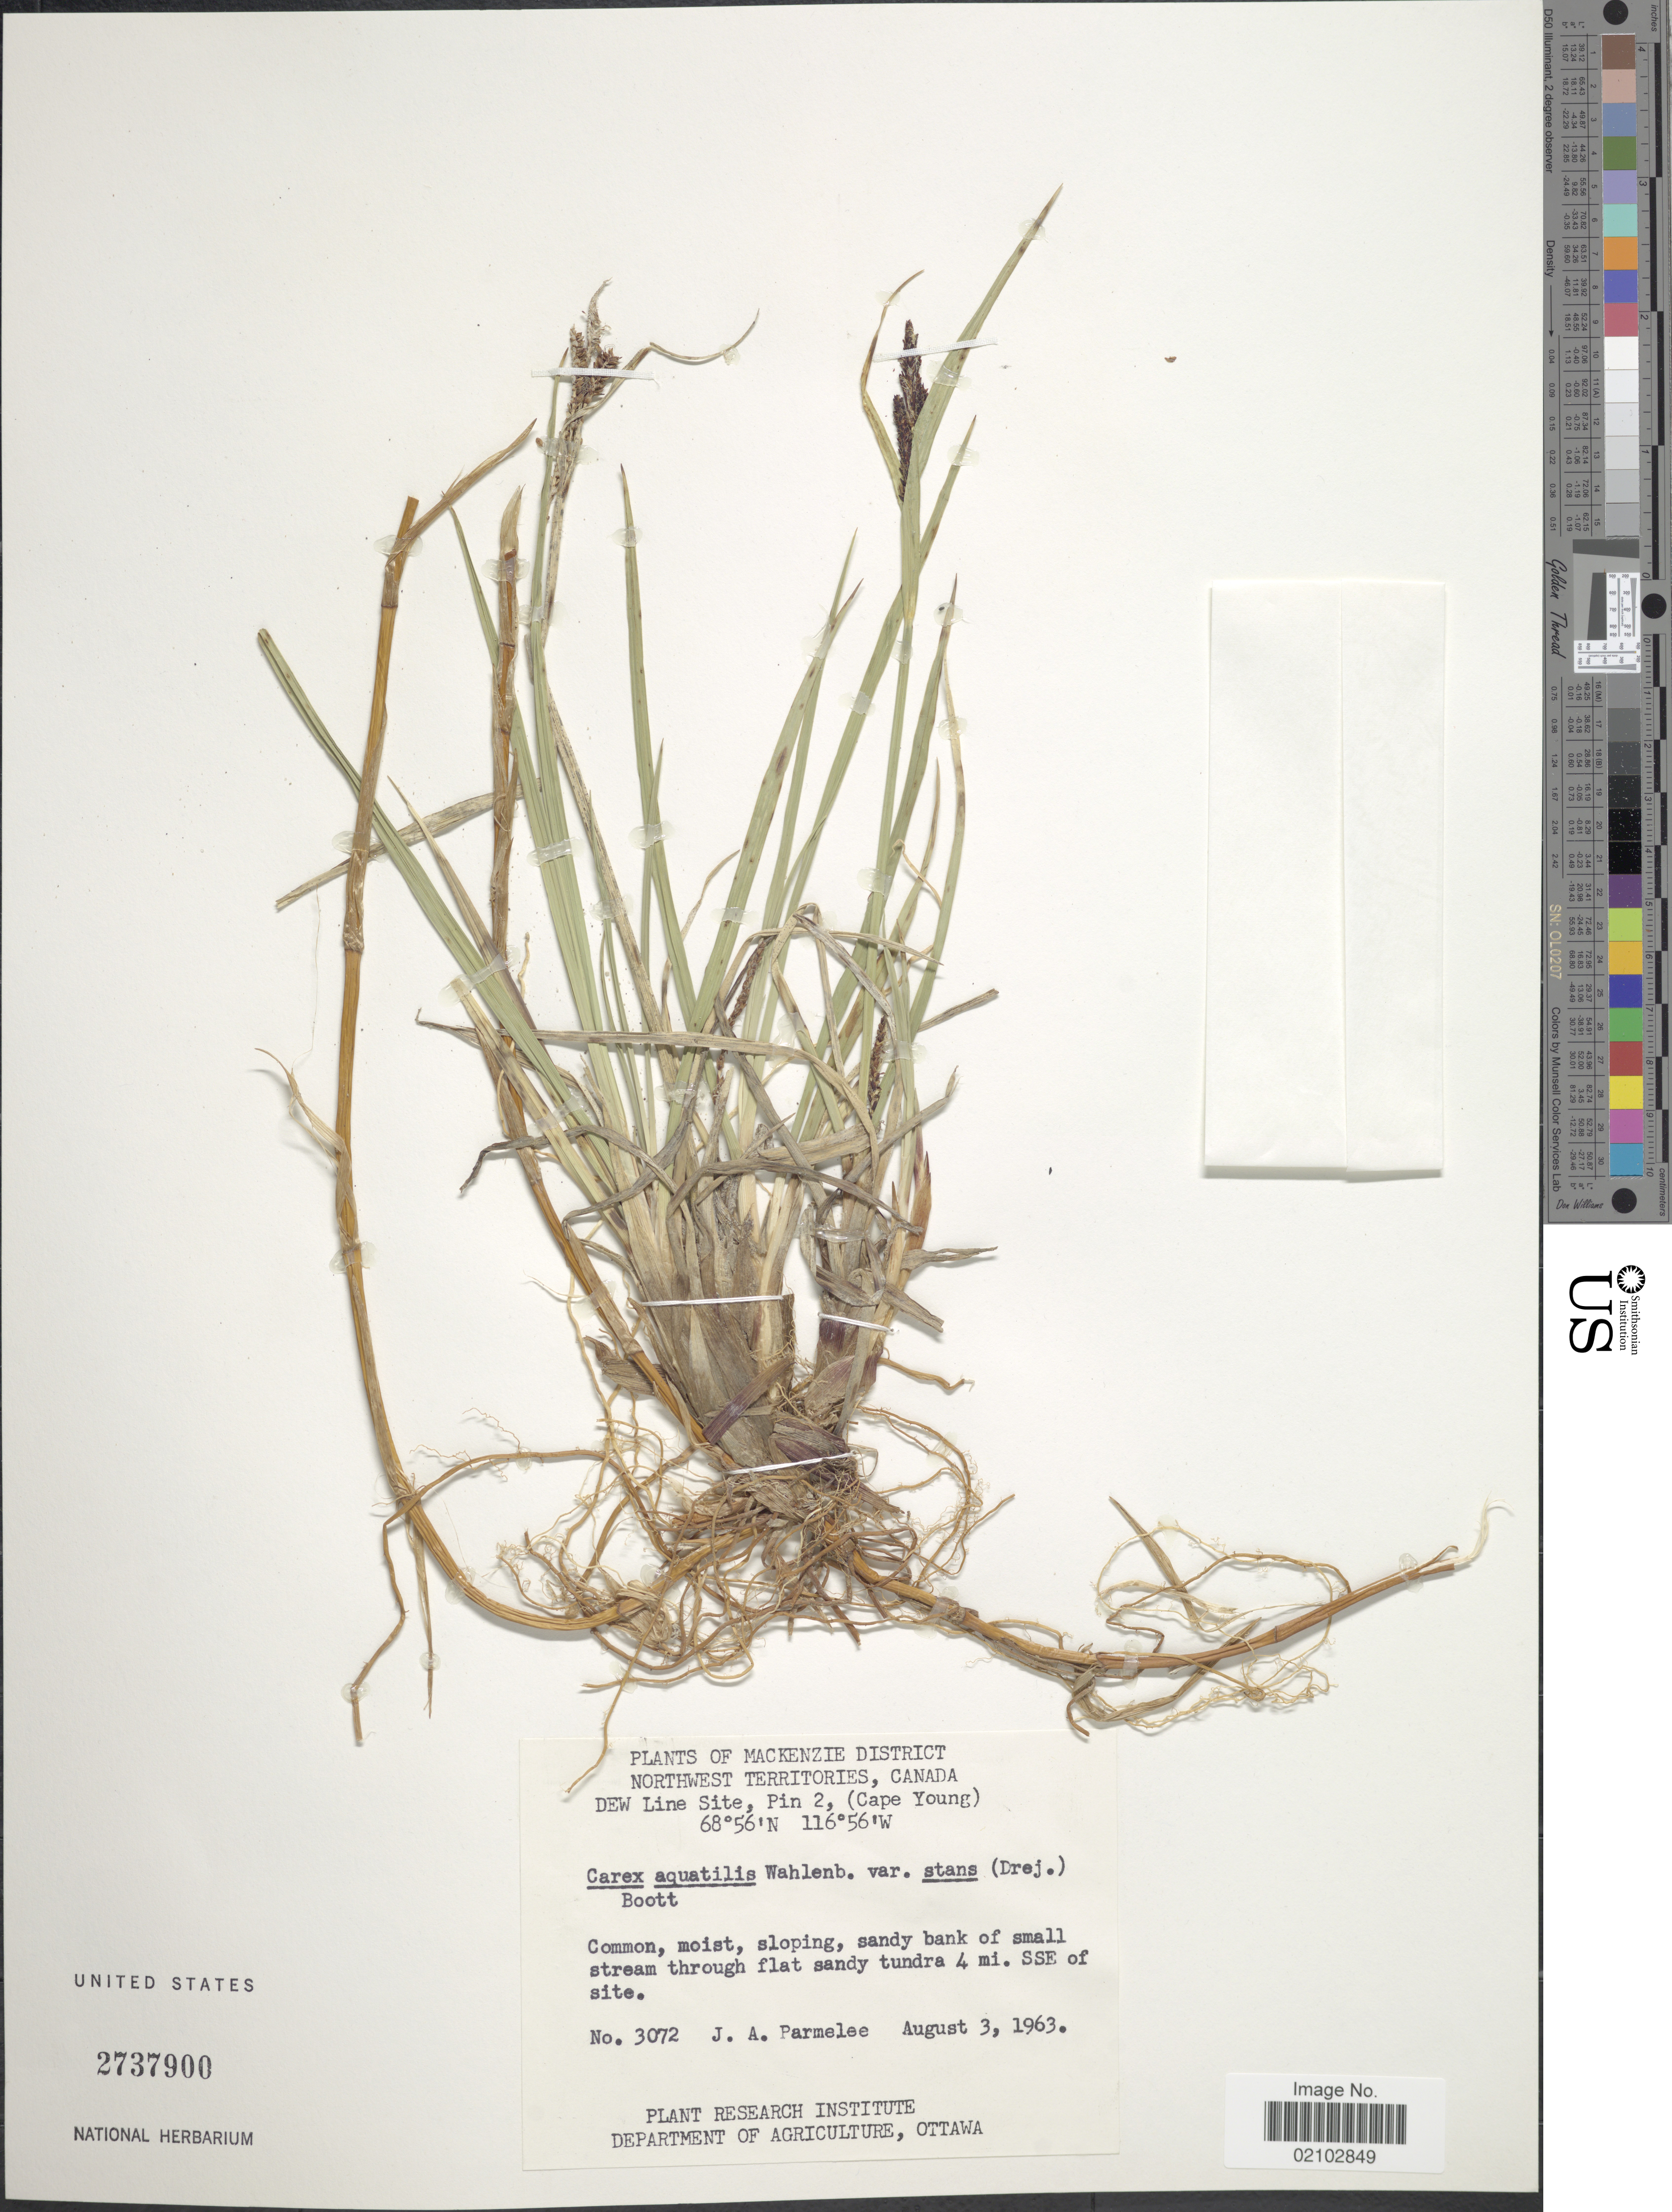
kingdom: Plantae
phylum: Tracheophyta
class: Liliopsida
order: Poales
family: Cyperaceae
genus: Carex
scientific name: Carex aquatilis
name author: Wahlenb.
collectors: J. A. Parmelee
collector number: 3072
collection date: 1963-08-03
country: Canada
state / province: Northwest Territories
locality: Mackenzie District, Dew Line Site, Pin 2, (Cape Young), common, moist, sloping, sandy bank of small stream through flat sandy tundra 4 mi. SSE of site.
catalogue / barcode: US 2737900